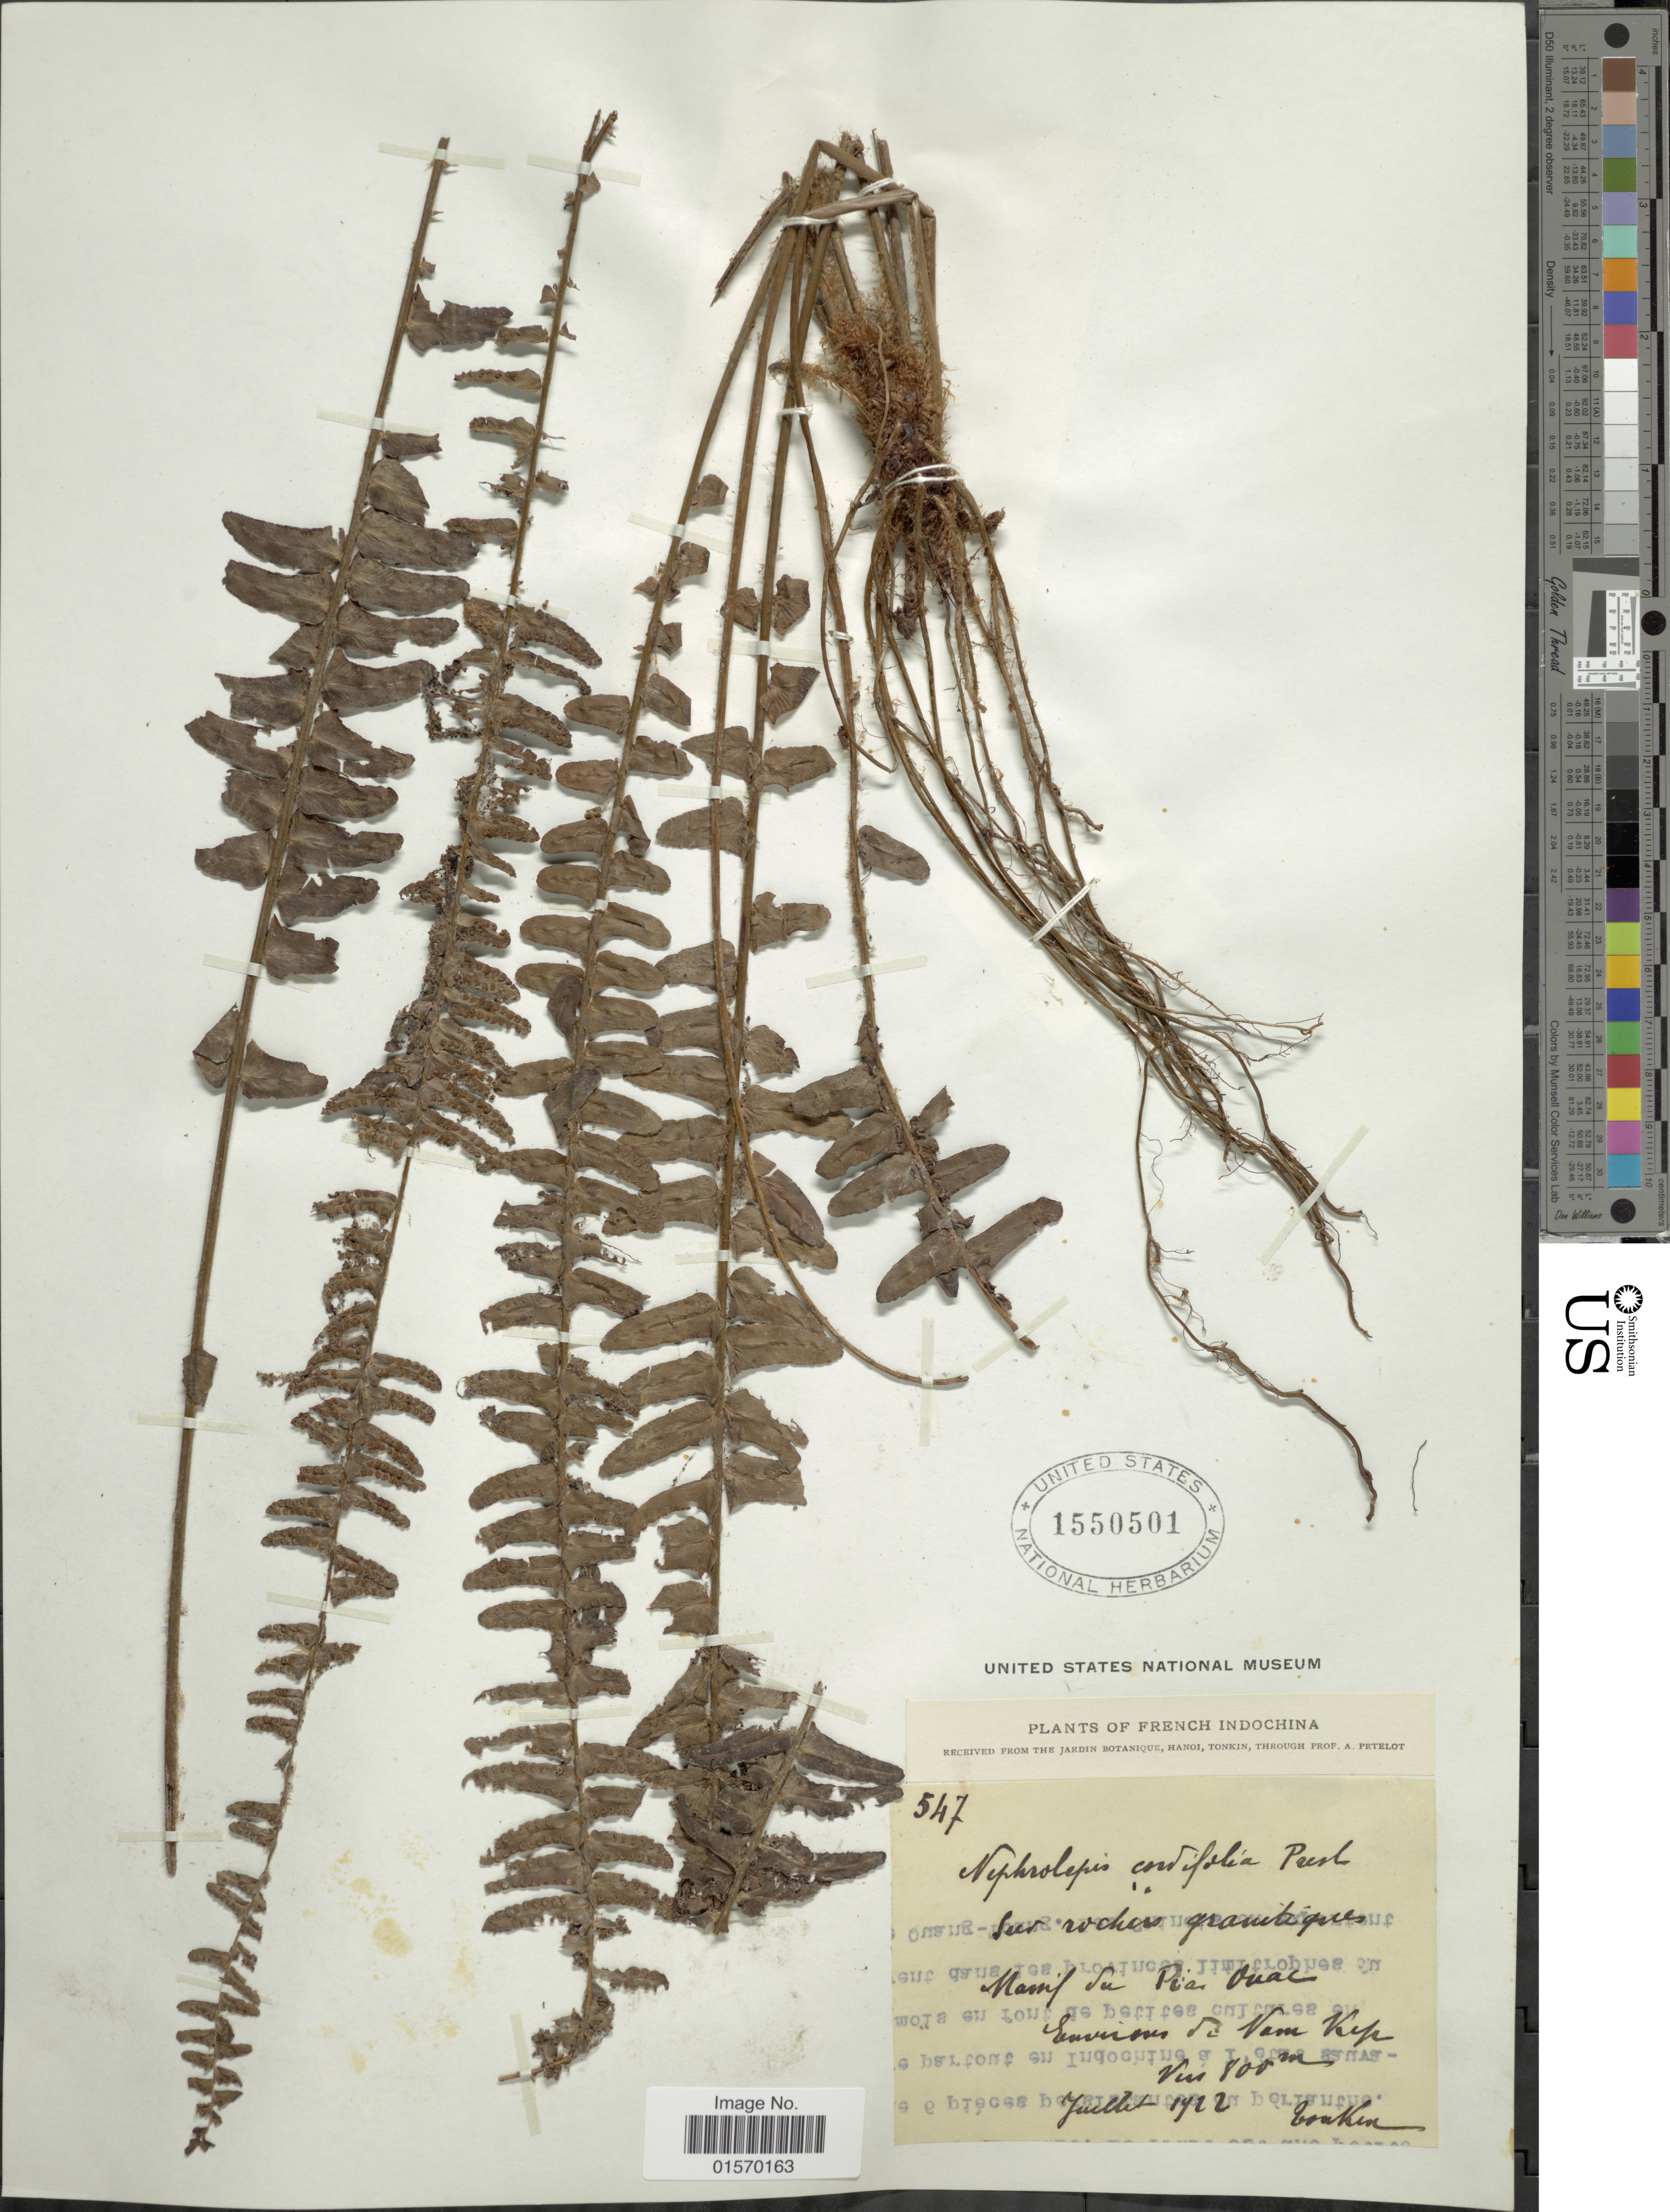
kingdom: Plantae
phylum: Tracheophyta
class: Polypodiopsida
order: Polypodiales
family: Nephrolepidaceae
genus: Nephrolepis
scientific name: Nephrolepis cordifolia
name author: (L.) C. Presl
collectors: Conkin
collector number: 547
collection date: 1922-07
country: Vietnam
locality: French Indochina. Manif Su Pia Pnac. Cuviam di Vam Kip [interpreted]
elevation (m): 800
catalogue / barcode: US 1550501